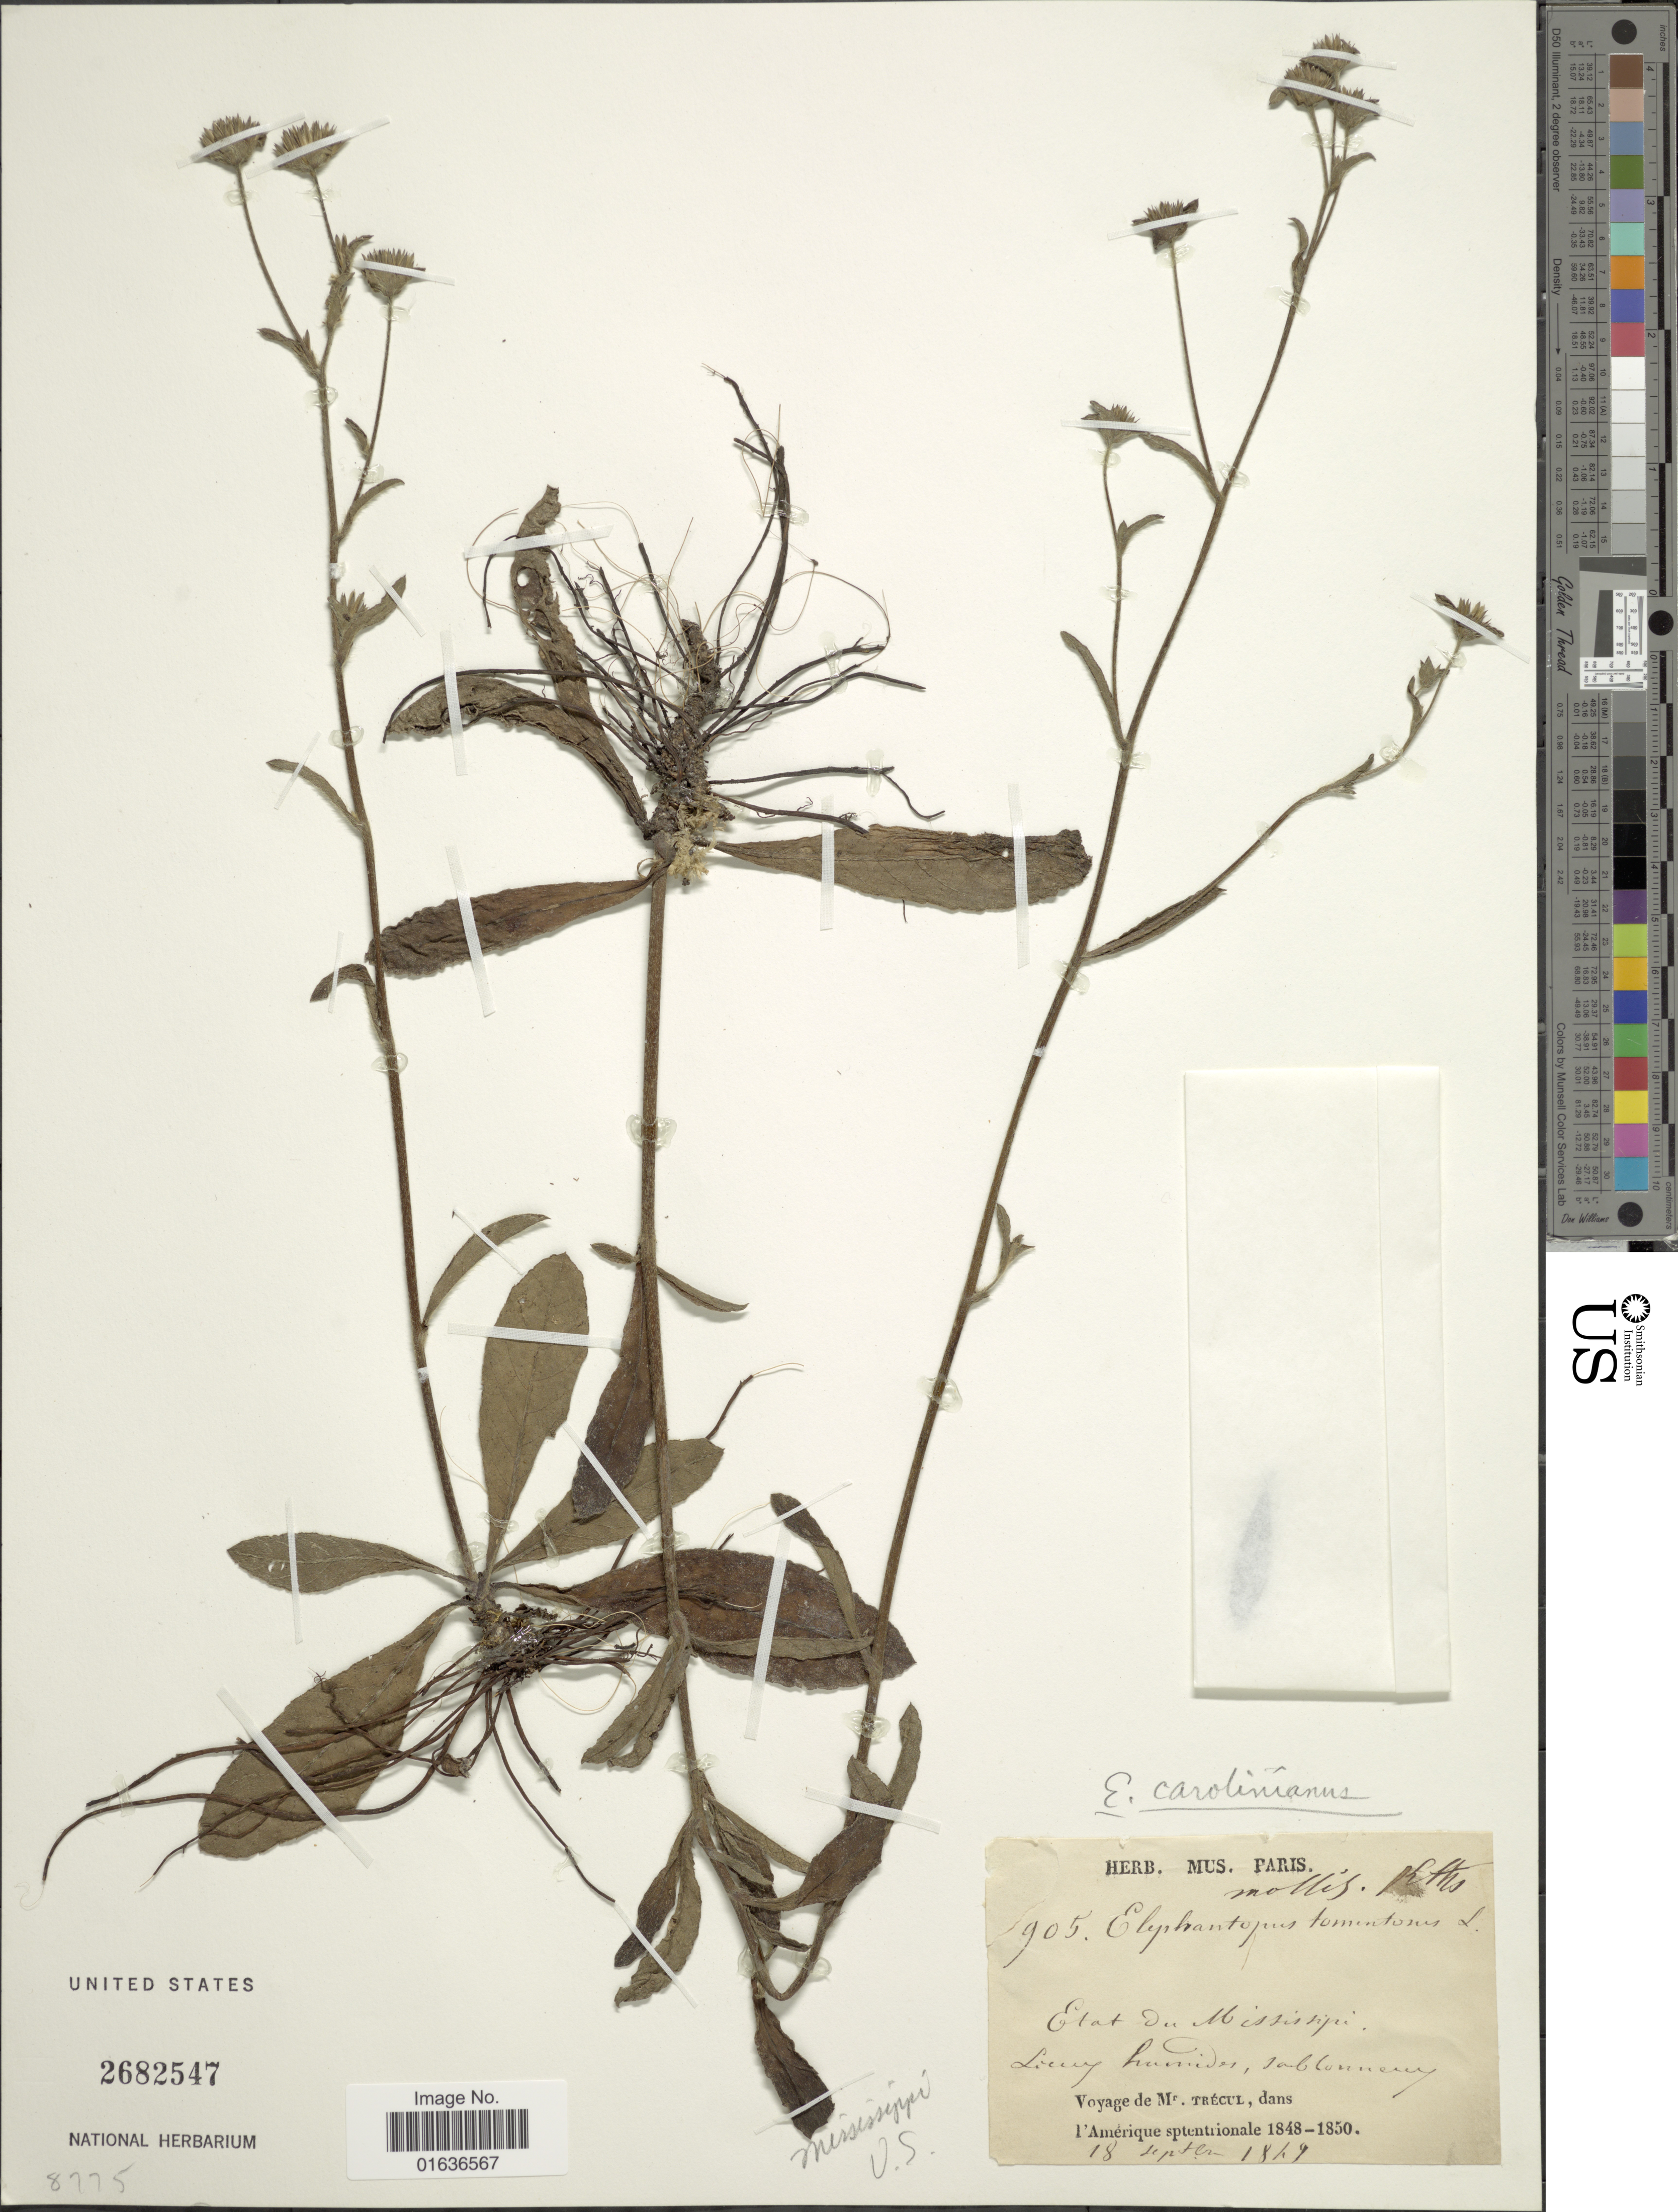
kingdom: Plantae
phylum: Tracheophyta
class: Magnoliopsida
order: Asterales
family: Asteraceae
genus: Elephantopus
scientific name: Elephantopus carolinianus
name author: Raeusch.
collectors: A. Trécul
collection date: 1919-08-18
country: United States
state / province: Mississippi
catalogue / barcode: US 2682547